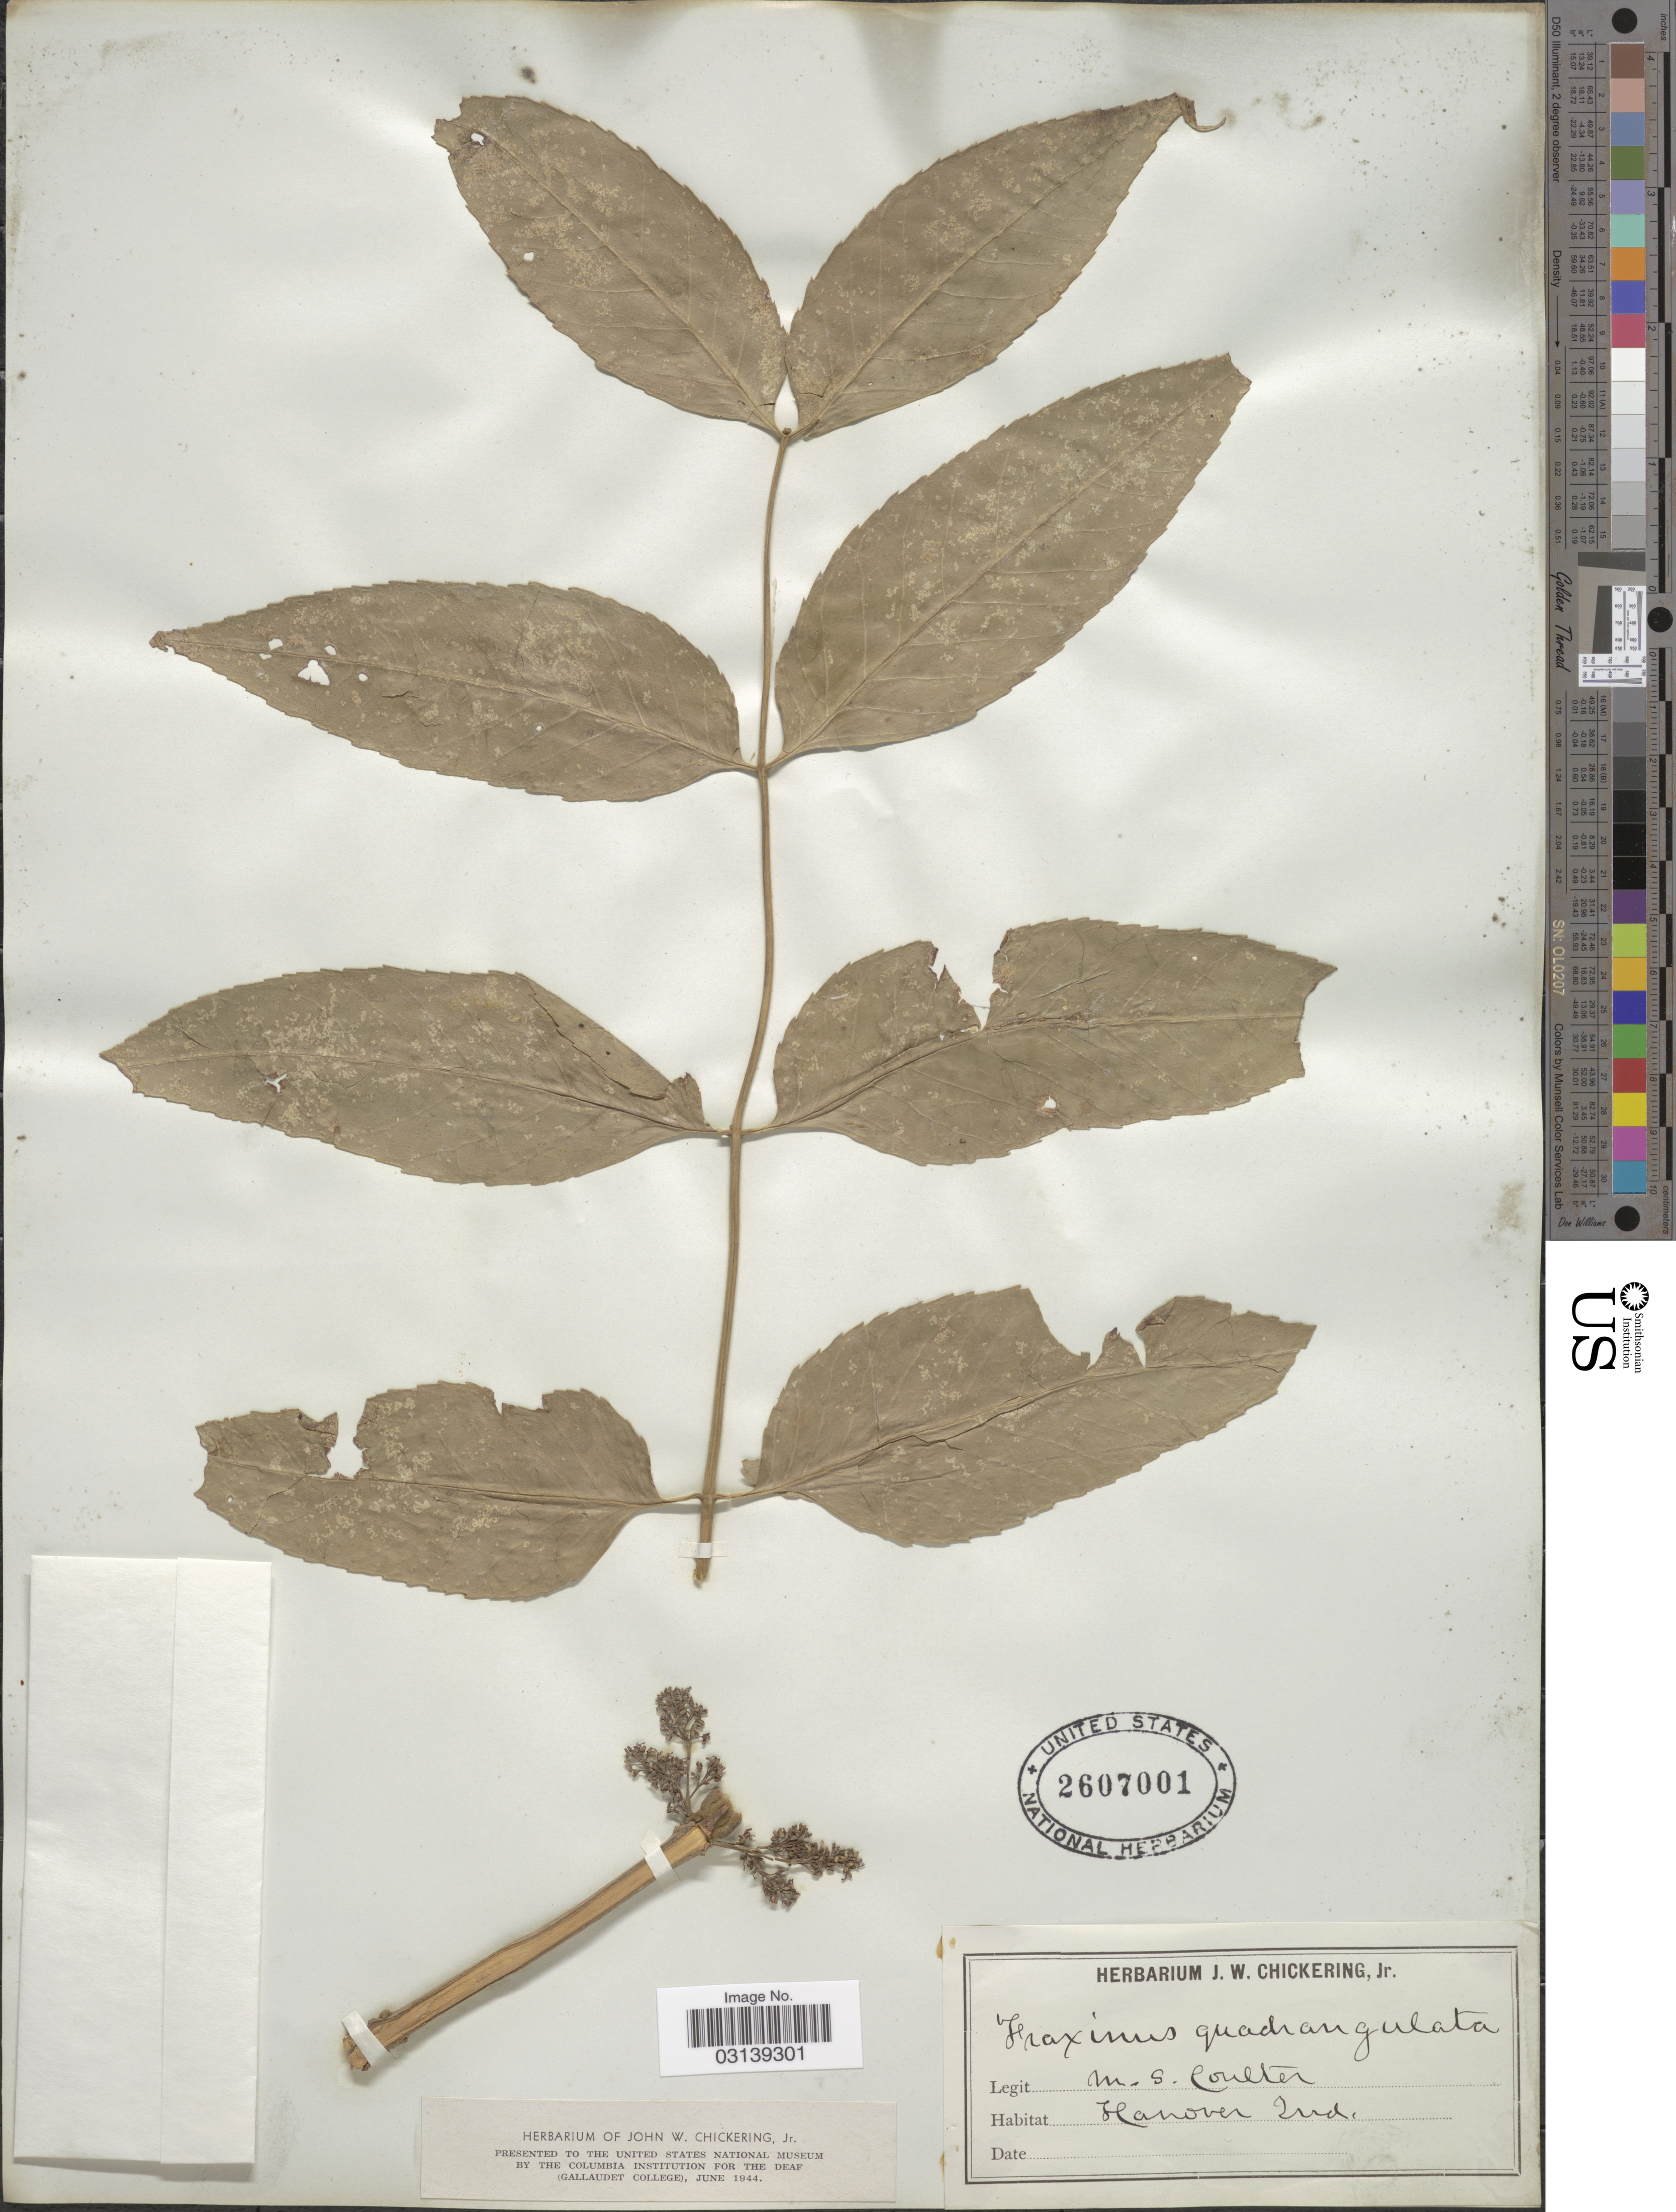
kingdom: Plantae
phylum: Tracheophyta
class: Magnoliopsida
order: Lamiales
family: Oleaceae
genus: Fraxinus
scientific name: Fraxinus quadrangulata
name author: Michx.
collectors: M. Coulter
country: United States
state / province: Indiana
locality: Hanover.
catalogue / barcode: US 2607001